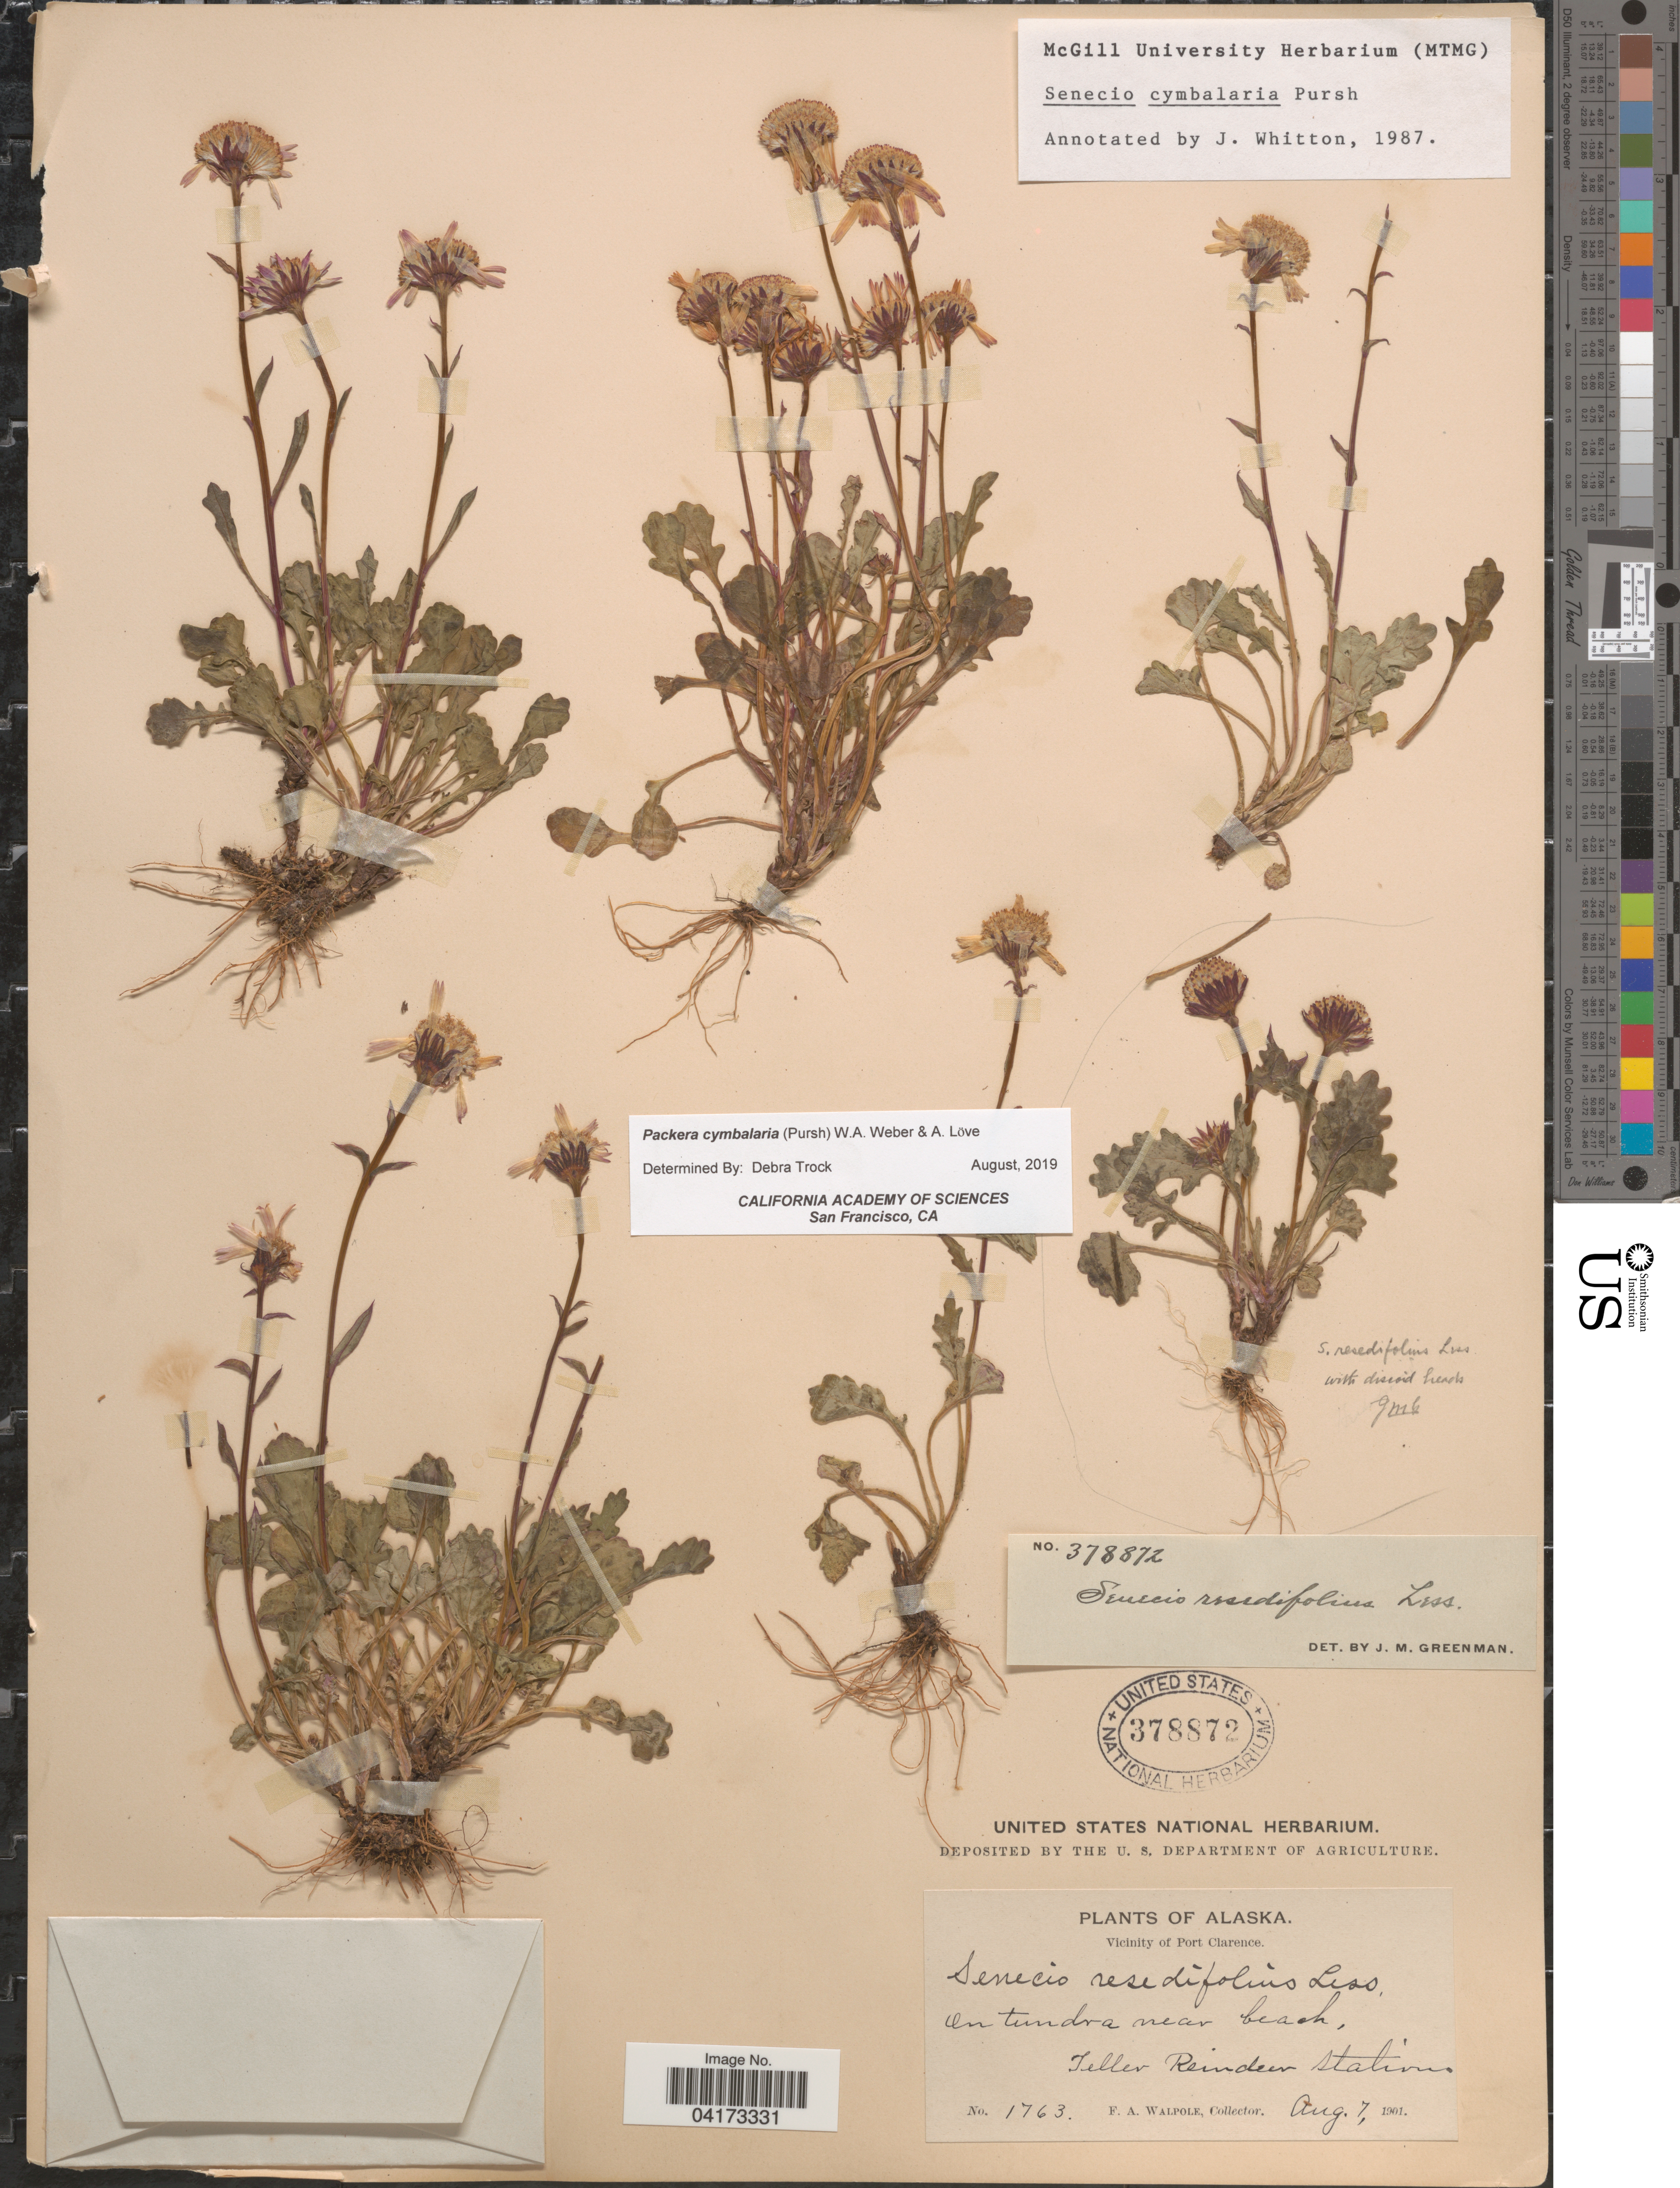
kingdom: Plantae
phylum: Tracheophyta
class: Magnoliopsida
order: Asterales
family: Asteraceae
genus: Packera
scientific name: Packera cymbalaria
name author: (Pursh) W.A. Weber & Á. Löve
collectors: F. Walpole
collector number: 1763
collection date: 1901-08-07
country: United States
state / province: Alaska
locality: Vicinity of Port Clarence. On tundra near beach, Teller Reindeer Station.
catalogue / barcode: US 378872